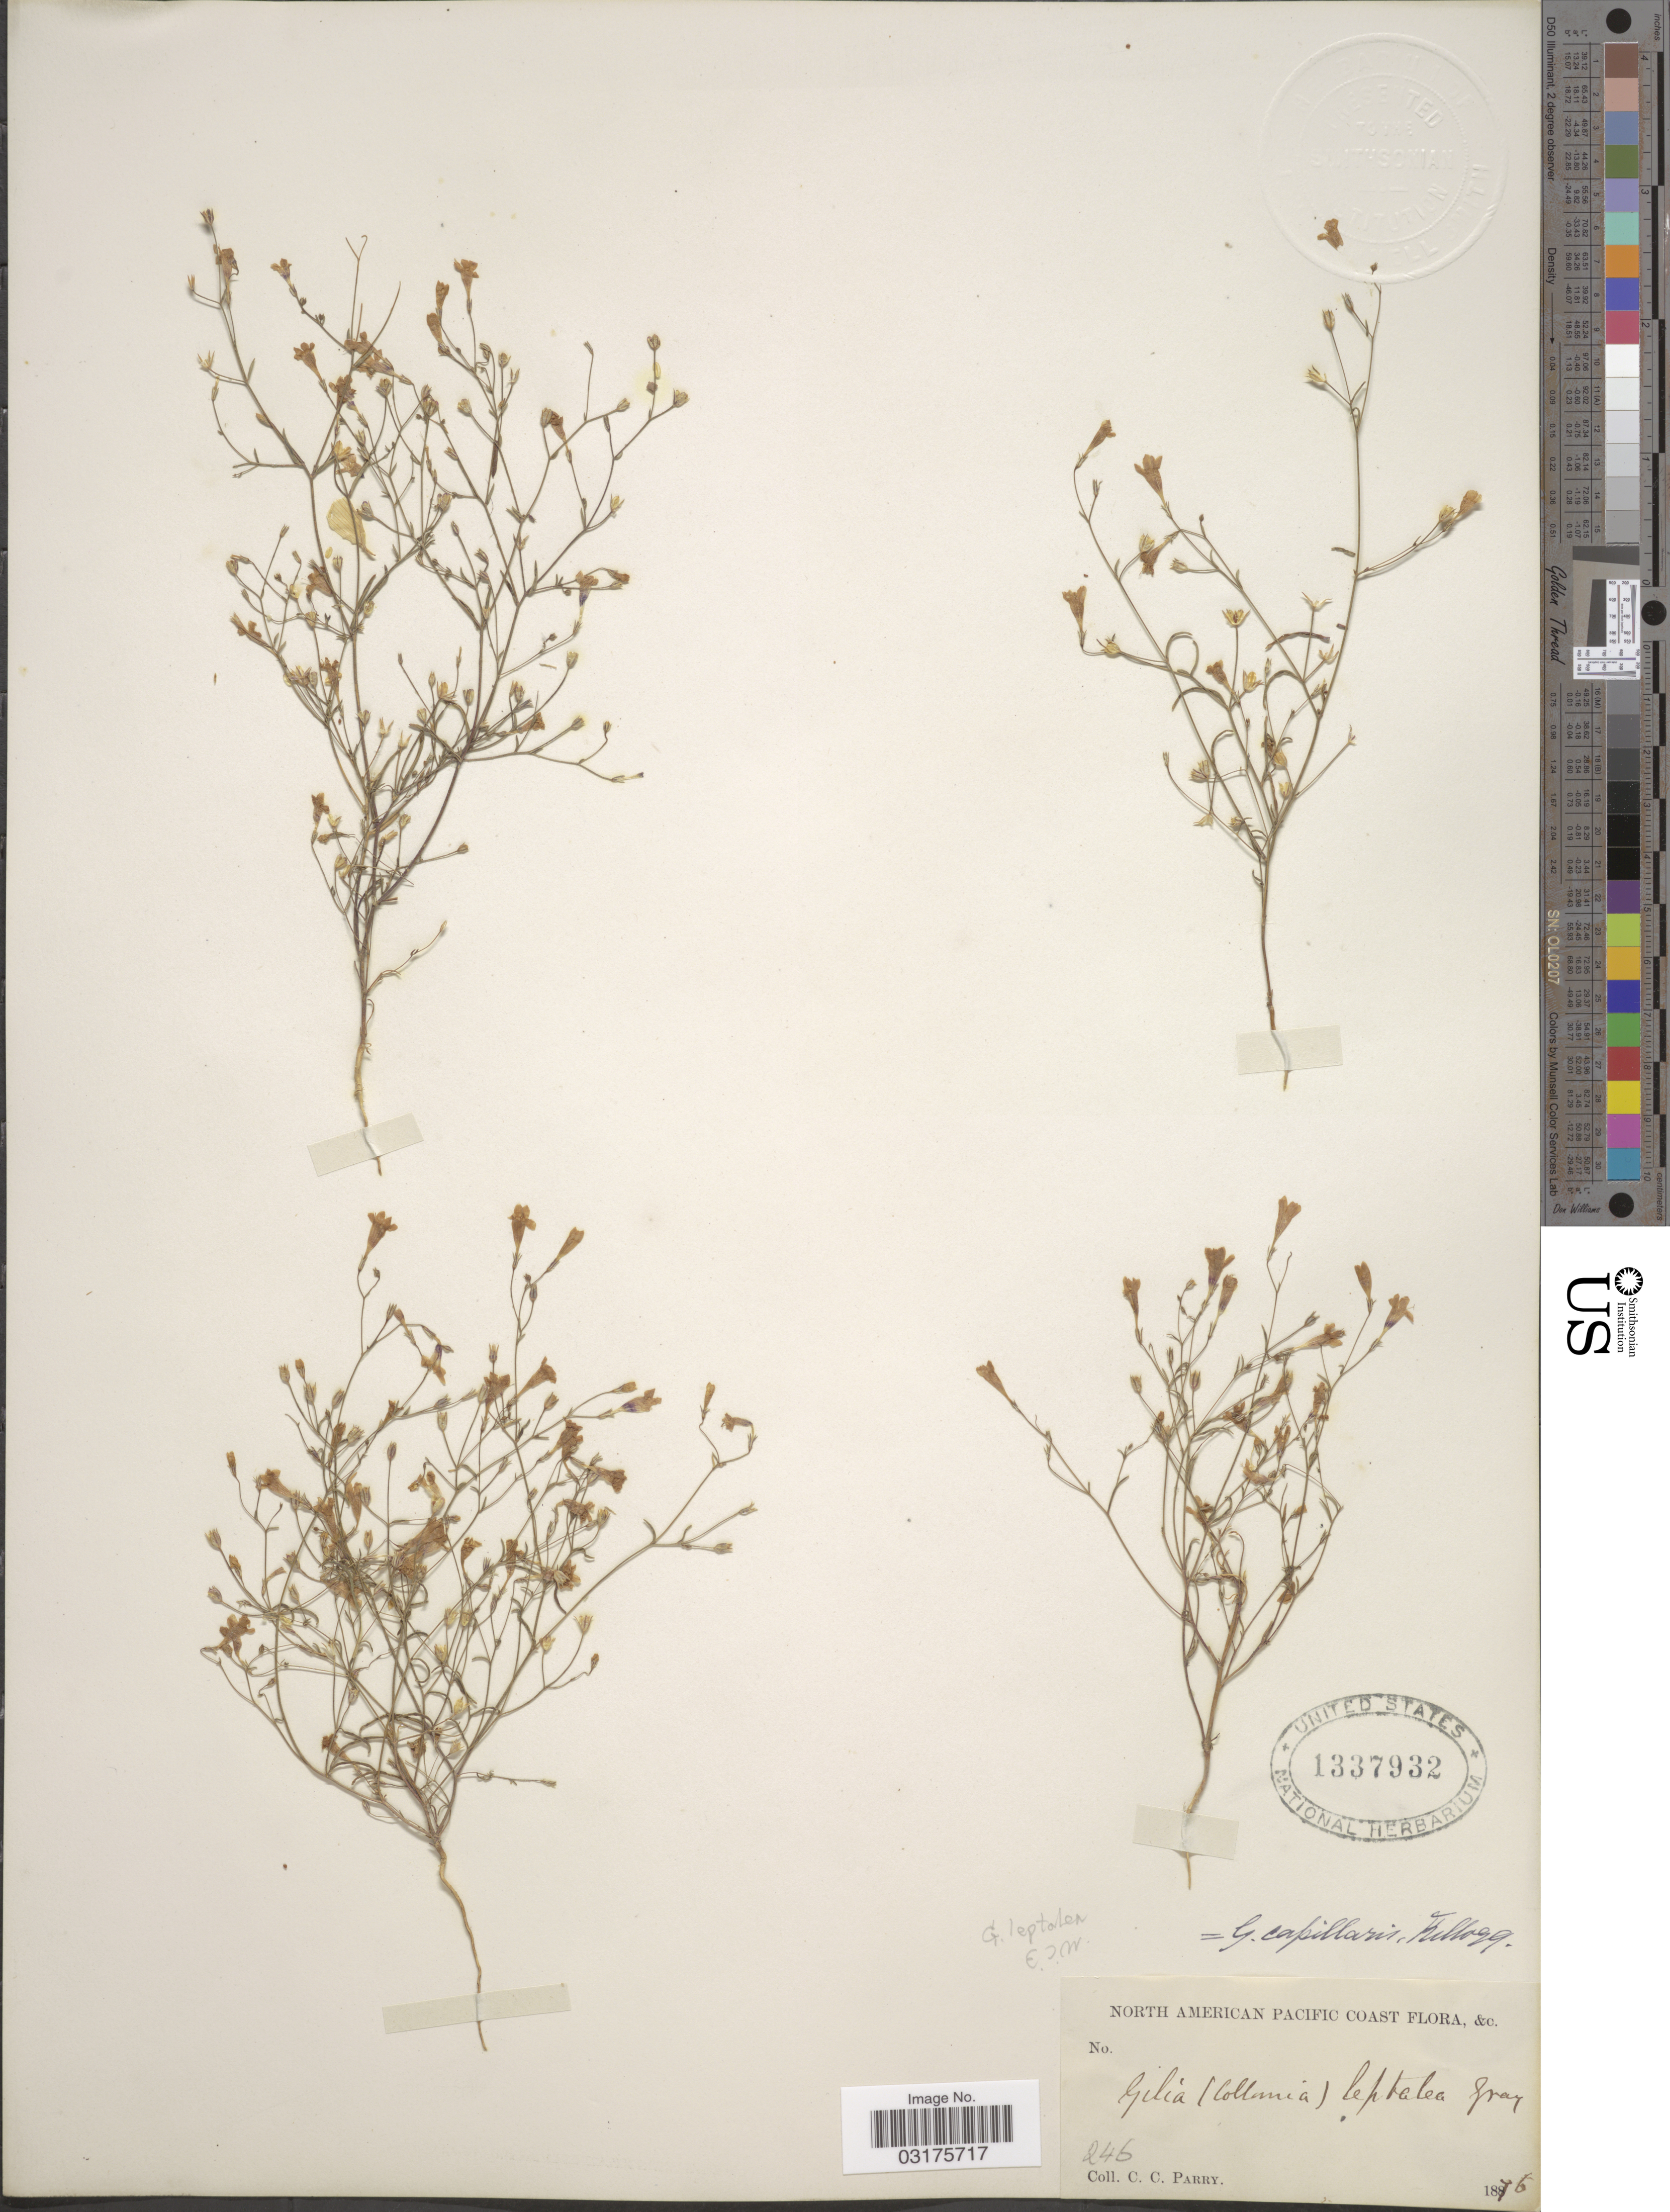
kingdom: Plantae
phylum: Tracheophyta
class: Magnoliopsida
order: Ericales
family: Polemoniaceae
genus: Navarretia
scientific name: Navarretia leptalea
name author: (A. Gray) L.A. Johnson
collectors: C. C. Parry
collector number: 246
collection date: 1876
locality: North American Pacific Coast.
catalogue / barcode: US 1337932